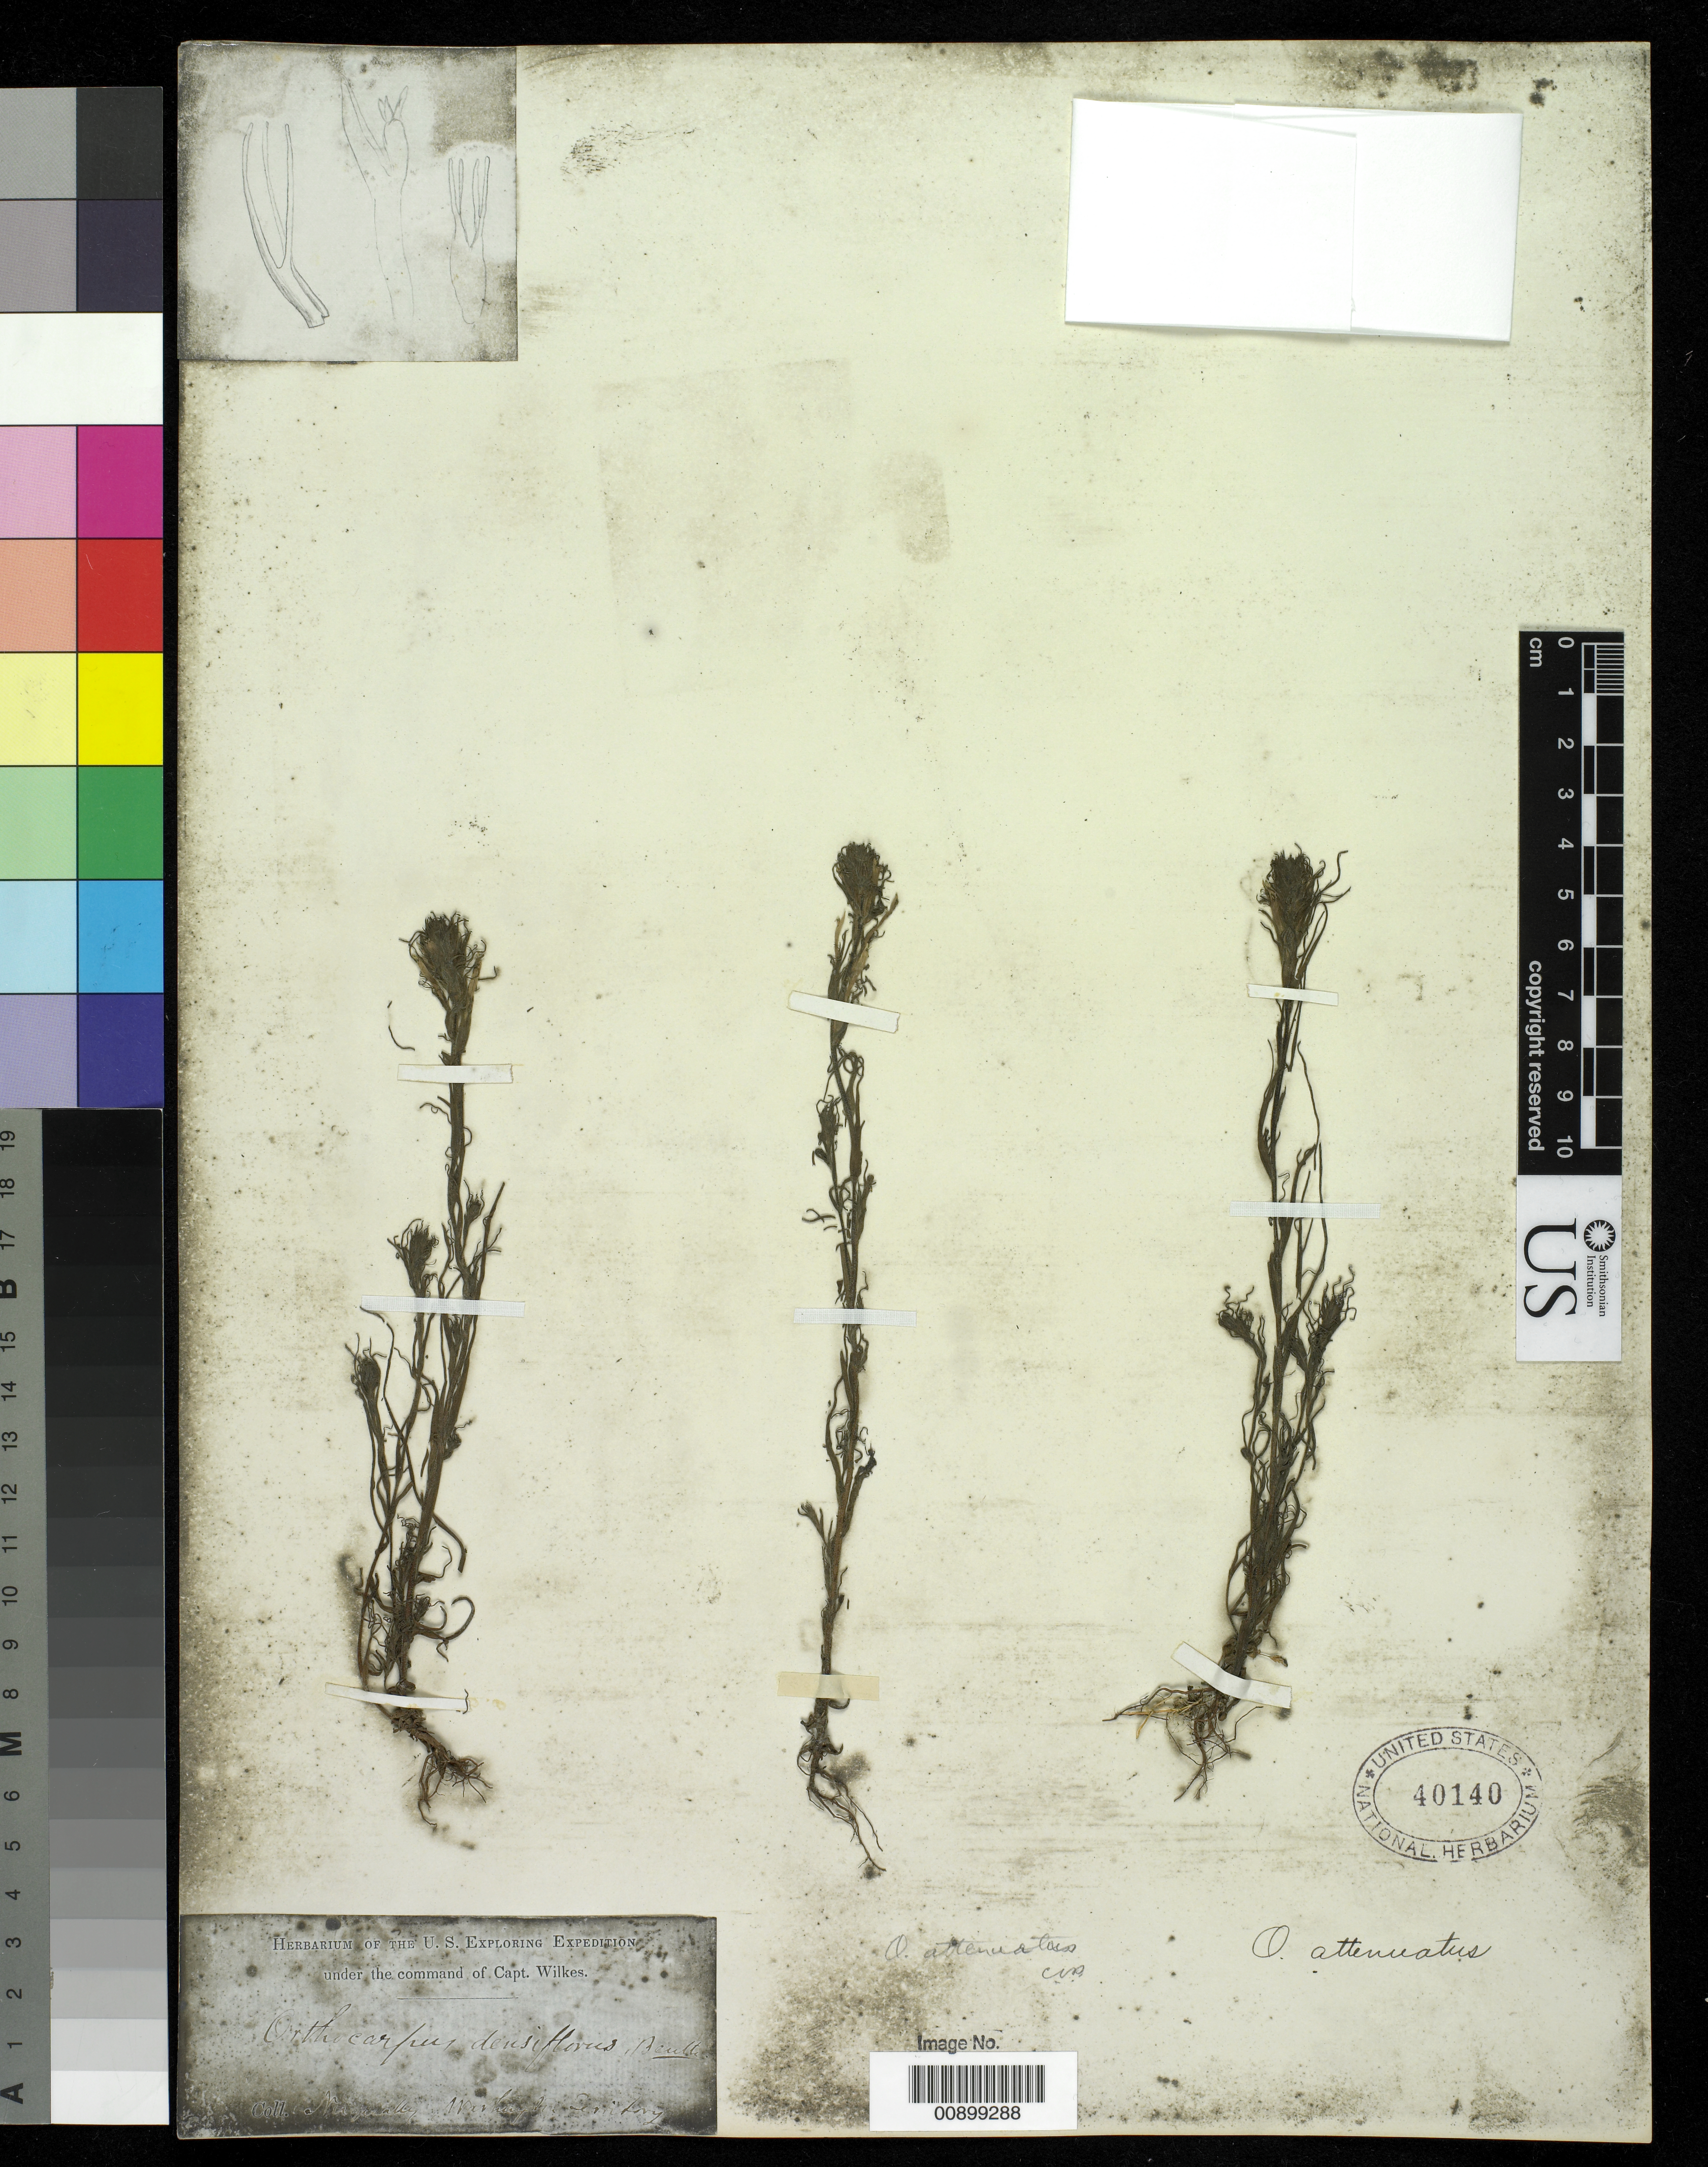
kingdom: Plantae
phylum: Tracheophyta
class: Magnoliopsida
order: Lamiales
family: Orobanchaceae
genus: Orthocarpus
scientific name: Orthocarpus attenuatus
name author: A. Gray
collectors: Wilkes Explor. Exped.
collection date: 1838/1842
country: United States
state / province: Washington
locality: Nisqually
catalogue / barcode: US 40140